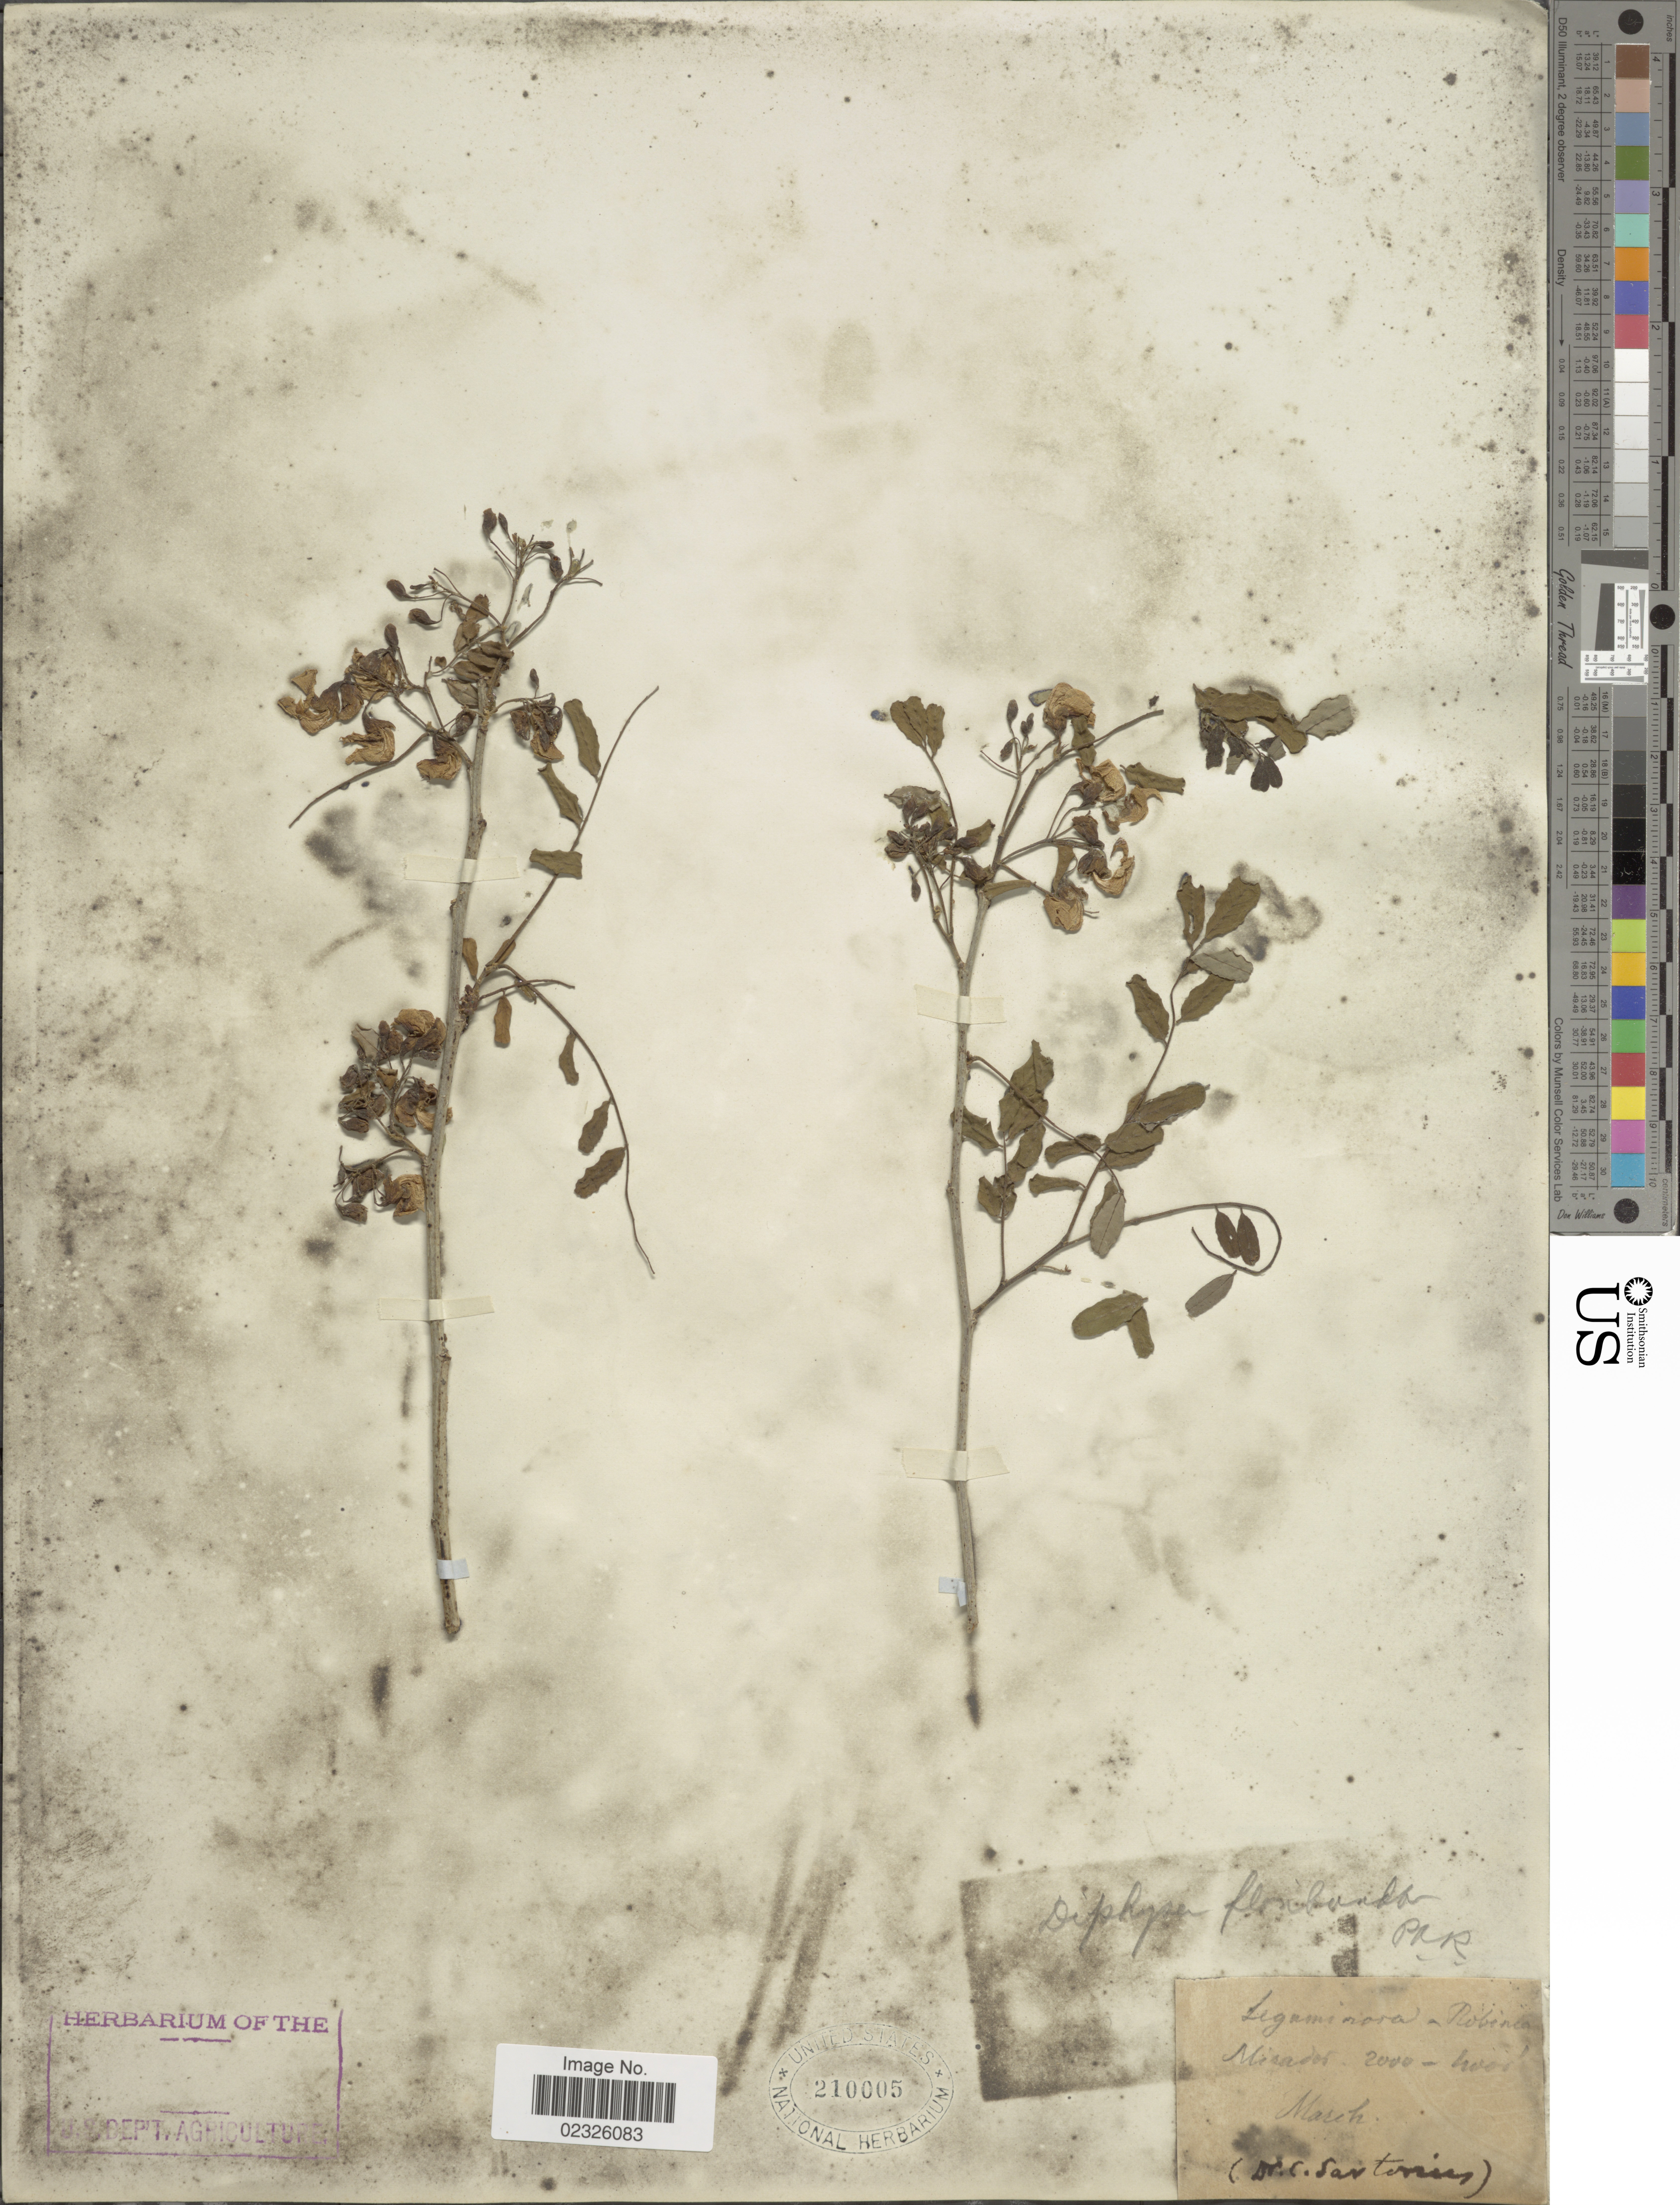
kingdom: Plantae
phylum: Tracheophyta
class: Magnoliopsida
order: Fabales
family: Fabaceae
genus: Diphysa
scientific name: Diphysa floribunda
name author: Peyr.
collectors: C. Sartorius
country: Mexico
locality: Mirador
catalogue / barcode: US 210005